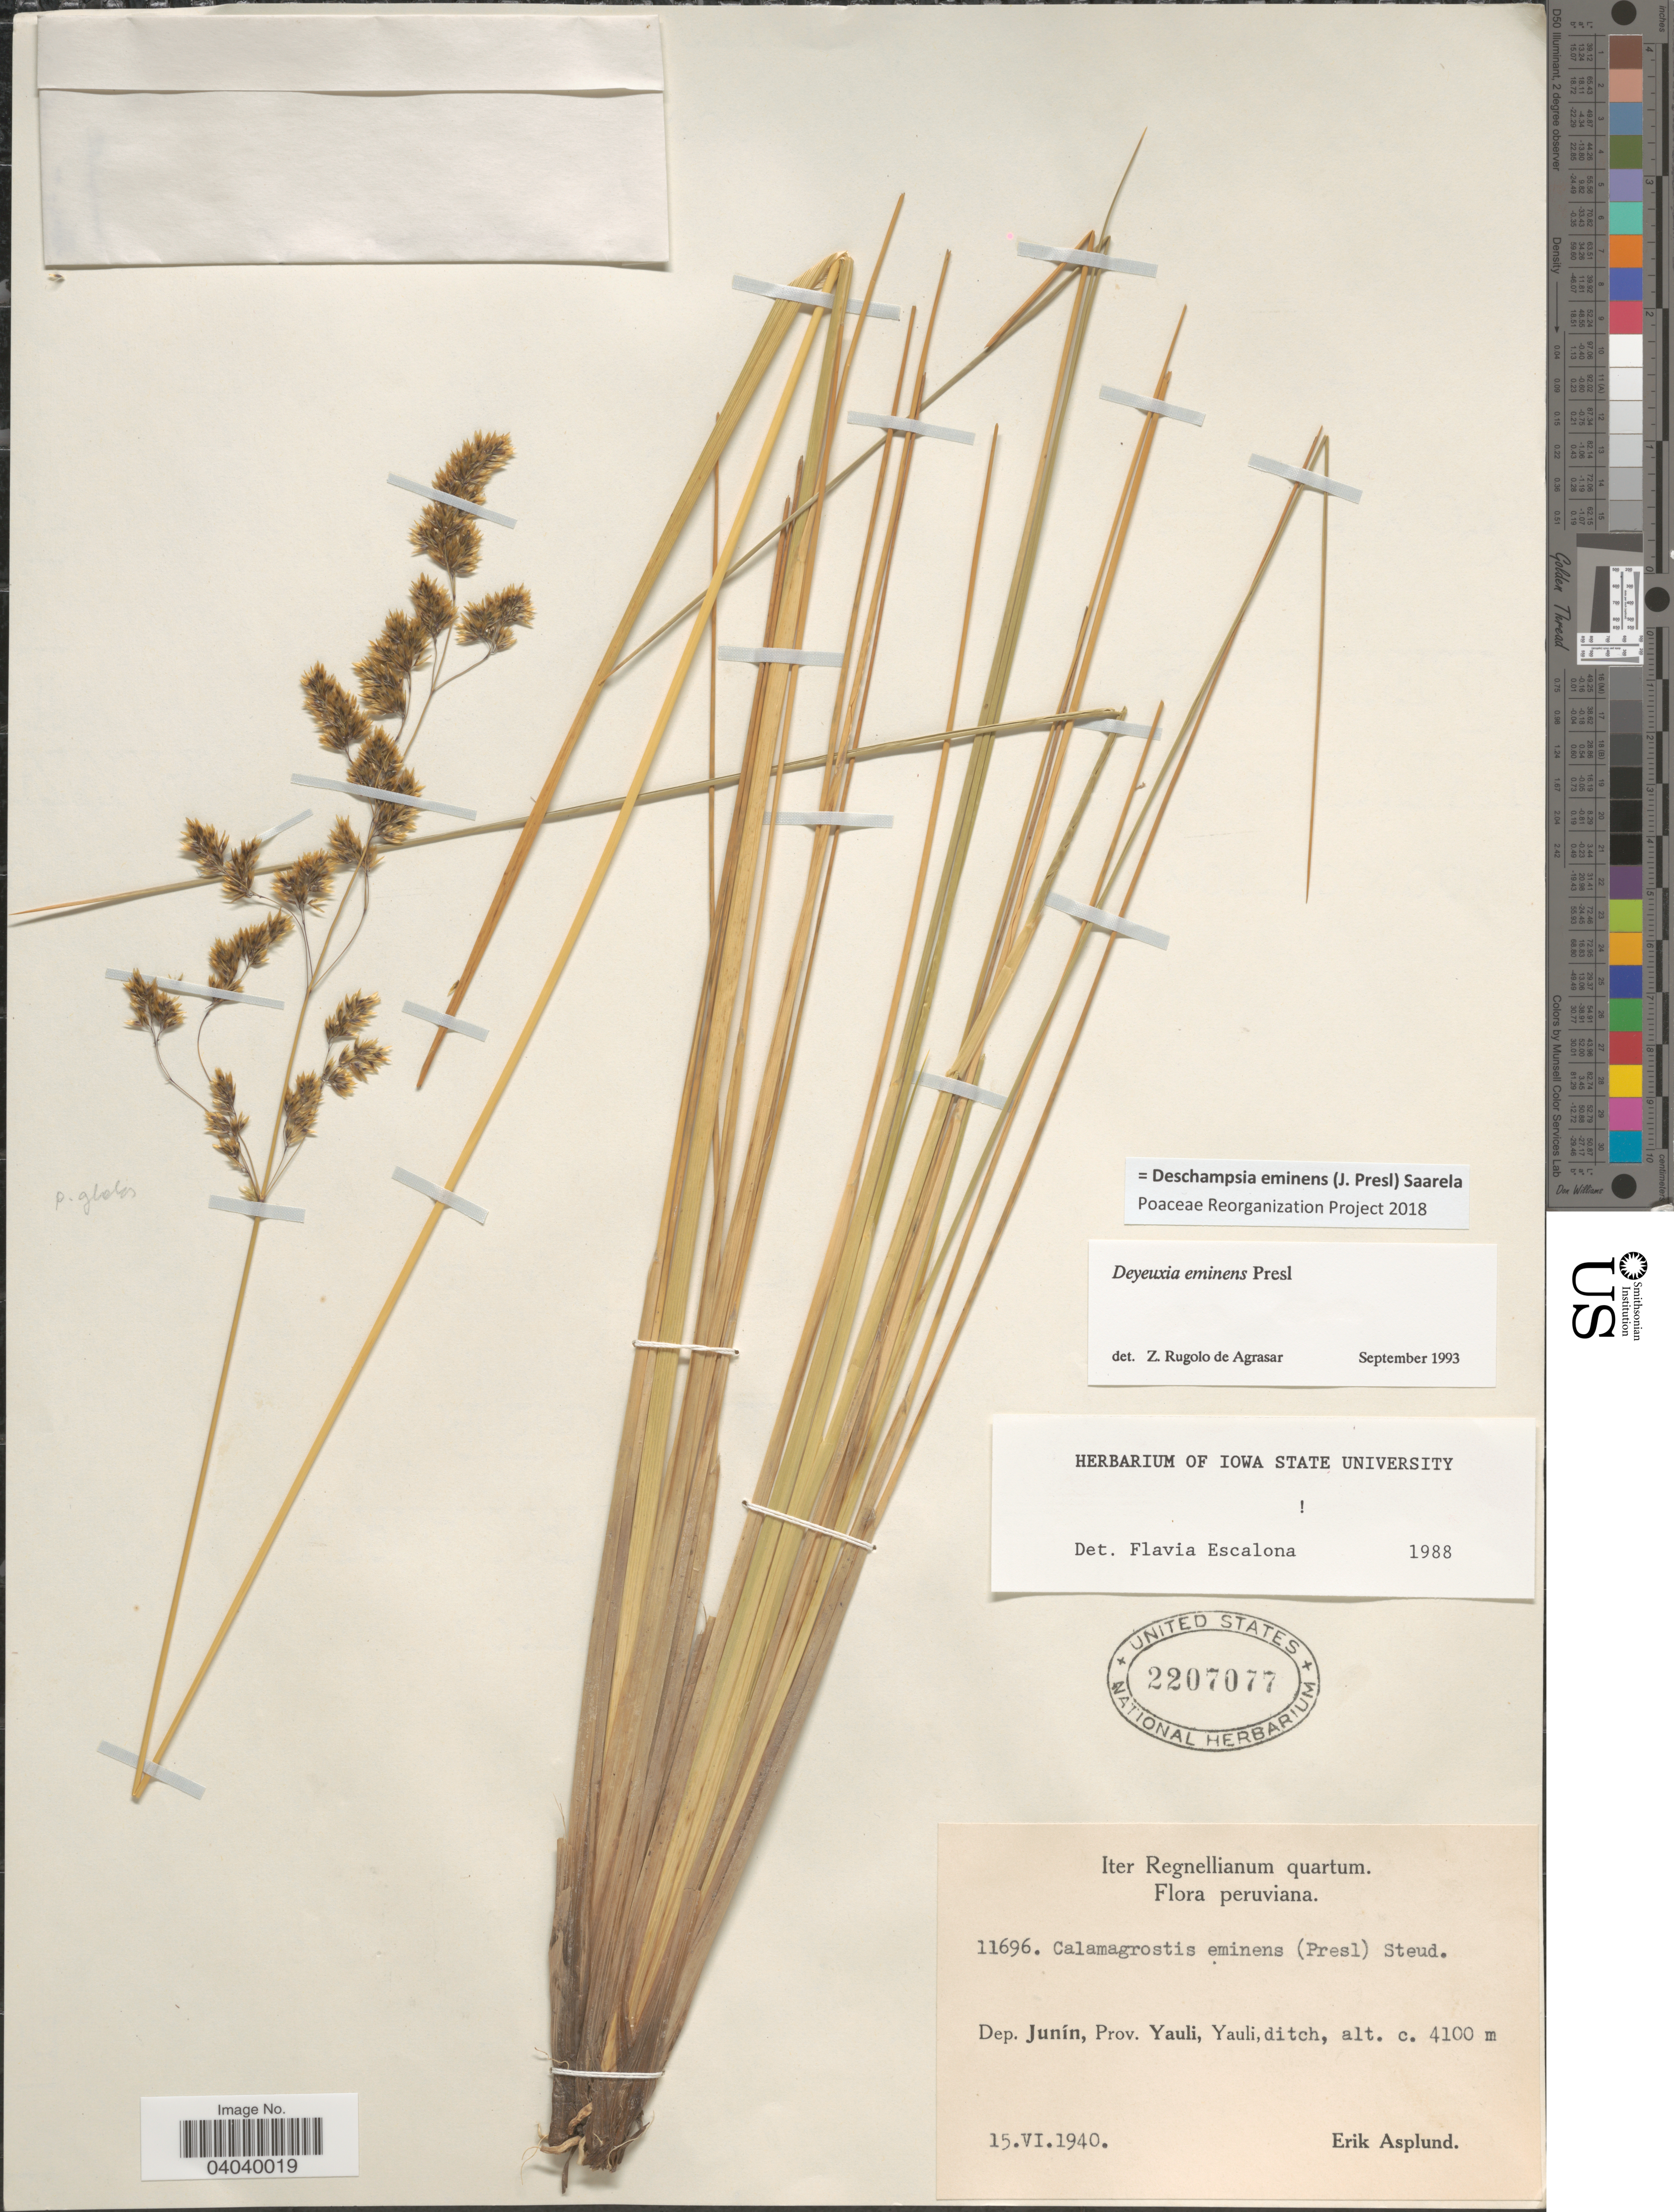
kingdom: Plantae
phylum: Tracheophyta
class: Liliopsida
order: Poales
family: Poaceae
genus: Deschampsia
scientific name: Deschampsia eminens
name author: (J. Presl) Saarela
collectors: E. Asplund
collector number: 11696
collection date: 1940-06-15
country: Peru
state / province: Junín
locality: Dep. Junín, Prov. Yauli, ditch.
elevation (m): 4100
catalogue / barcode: US 2207077